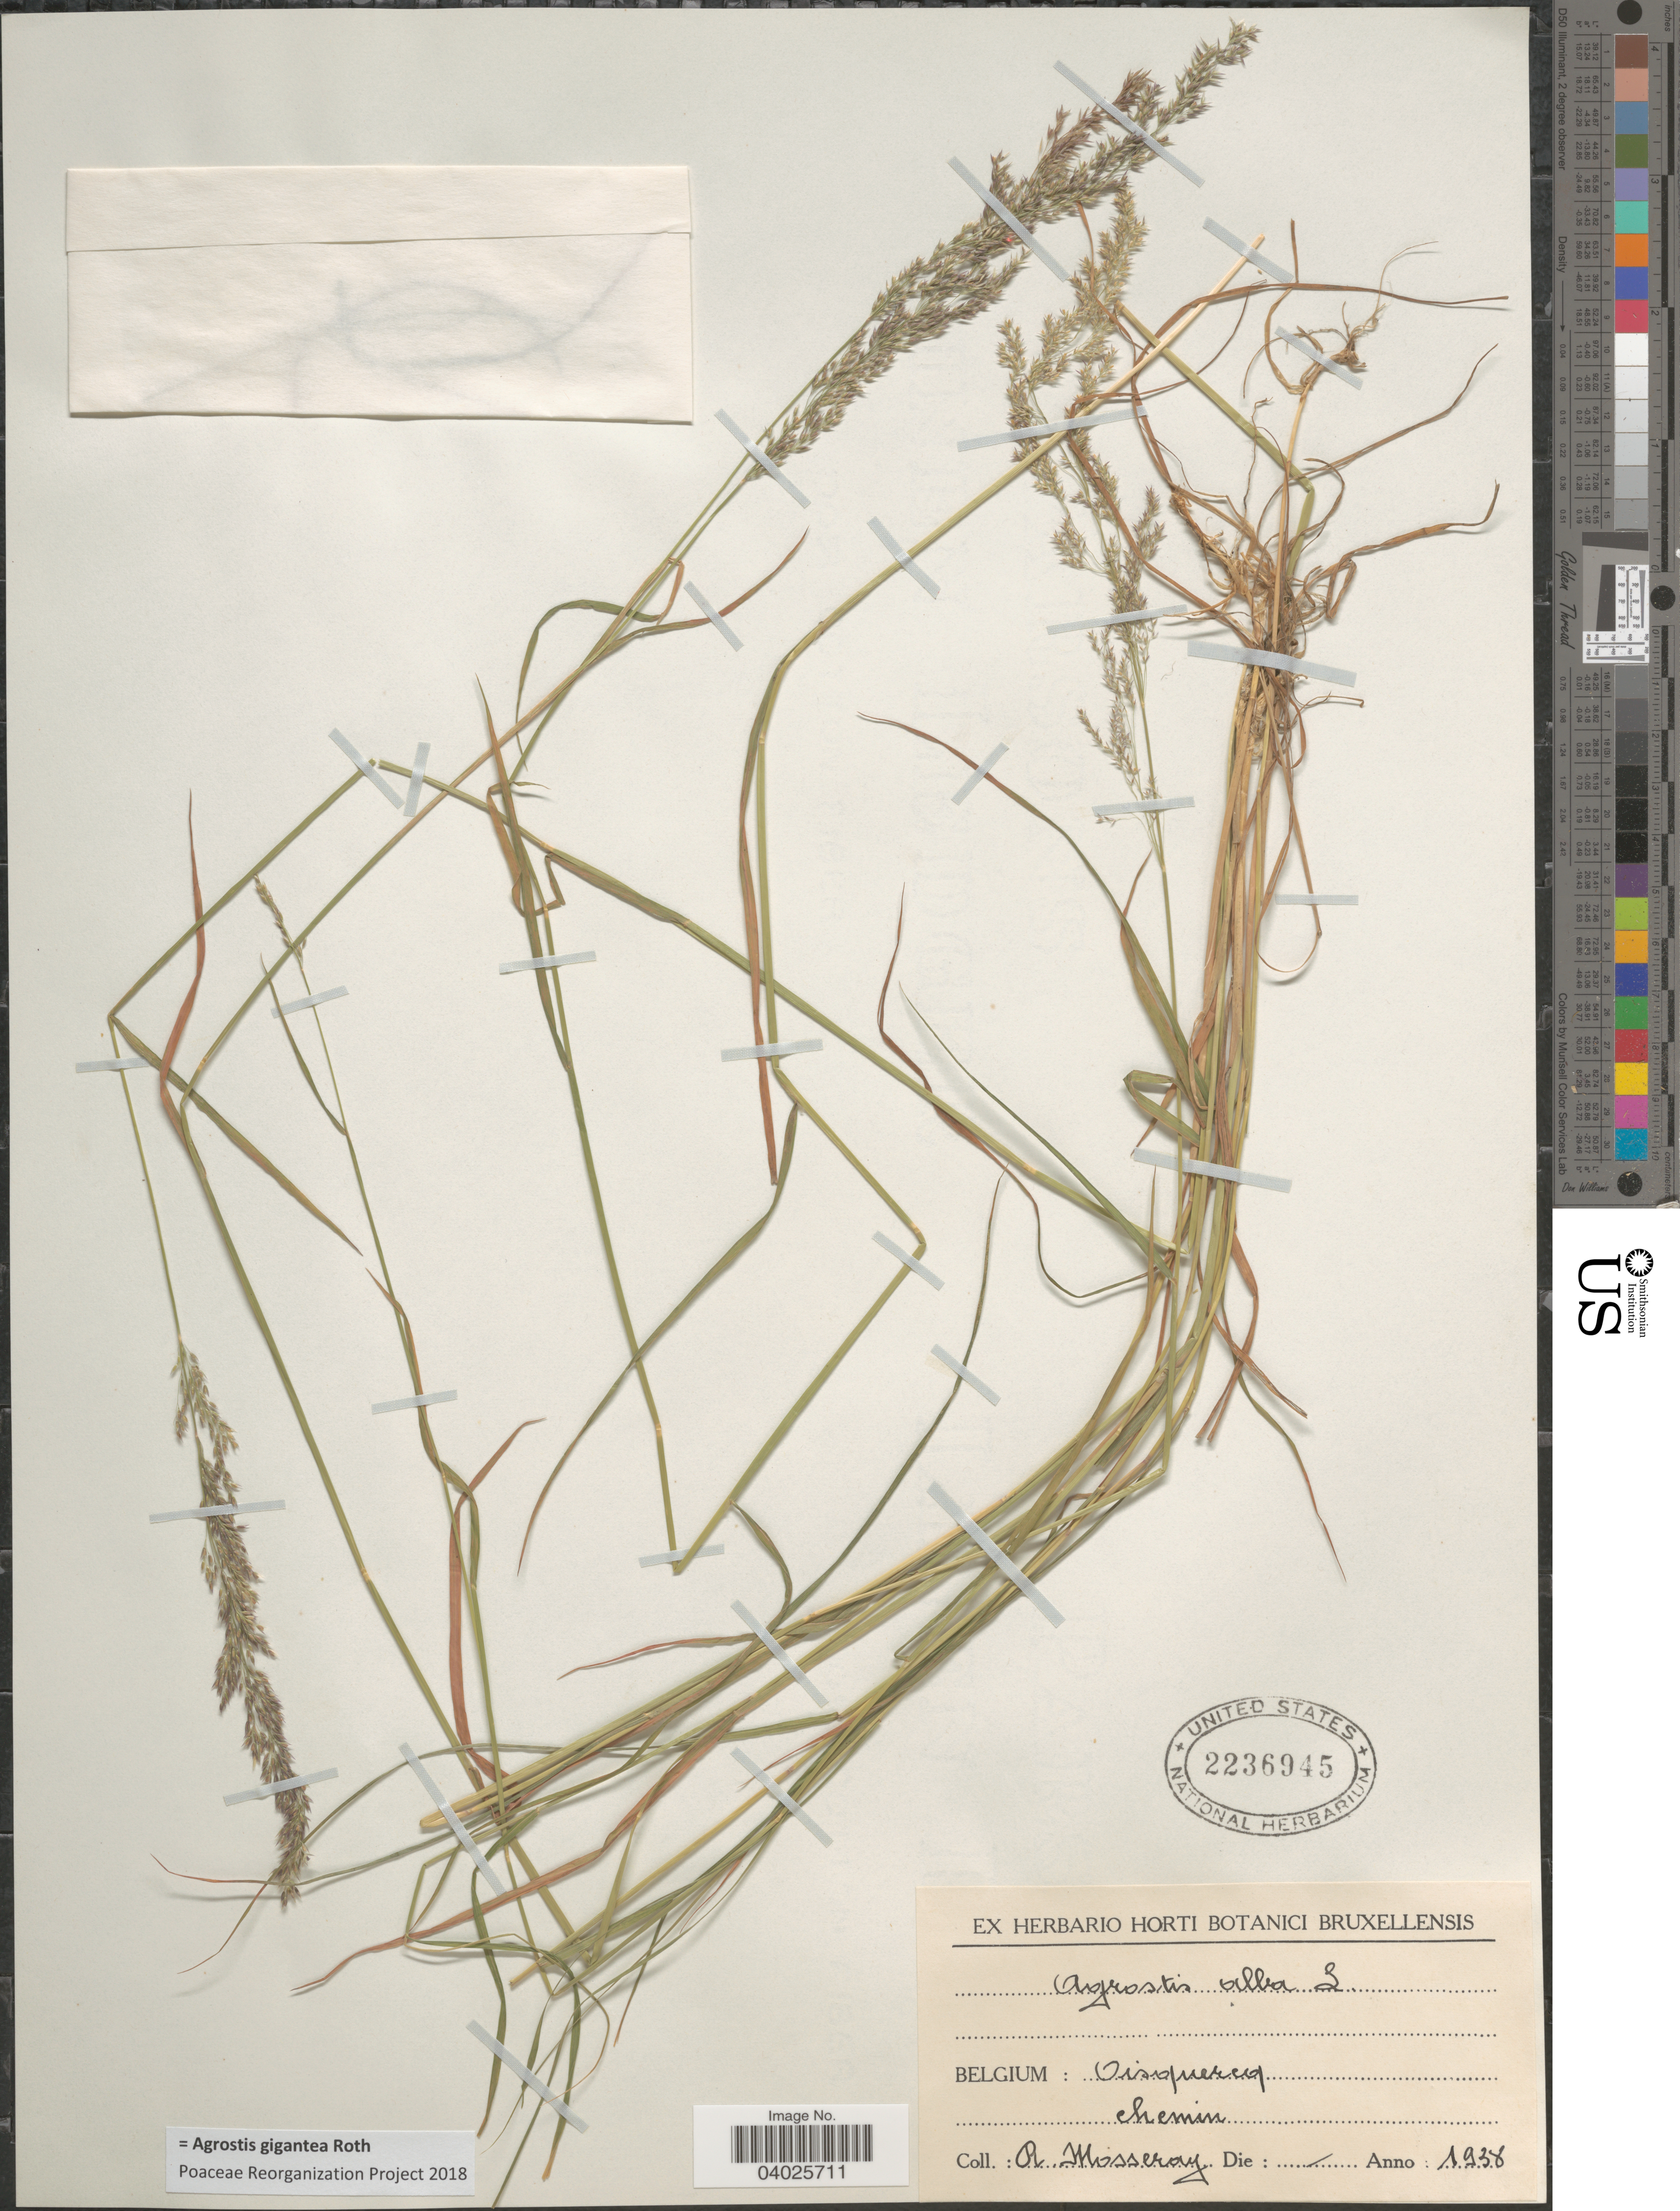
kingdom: Plantae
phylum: Tracheophyta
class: Liliopsida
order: Poales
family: Poaceae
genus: Agrostis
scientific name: Agrostis gigantea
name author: Roth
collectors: R. Mosseray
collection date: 1938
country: Belgium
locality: Oisquercq. chemin.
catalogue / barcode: US 2236945